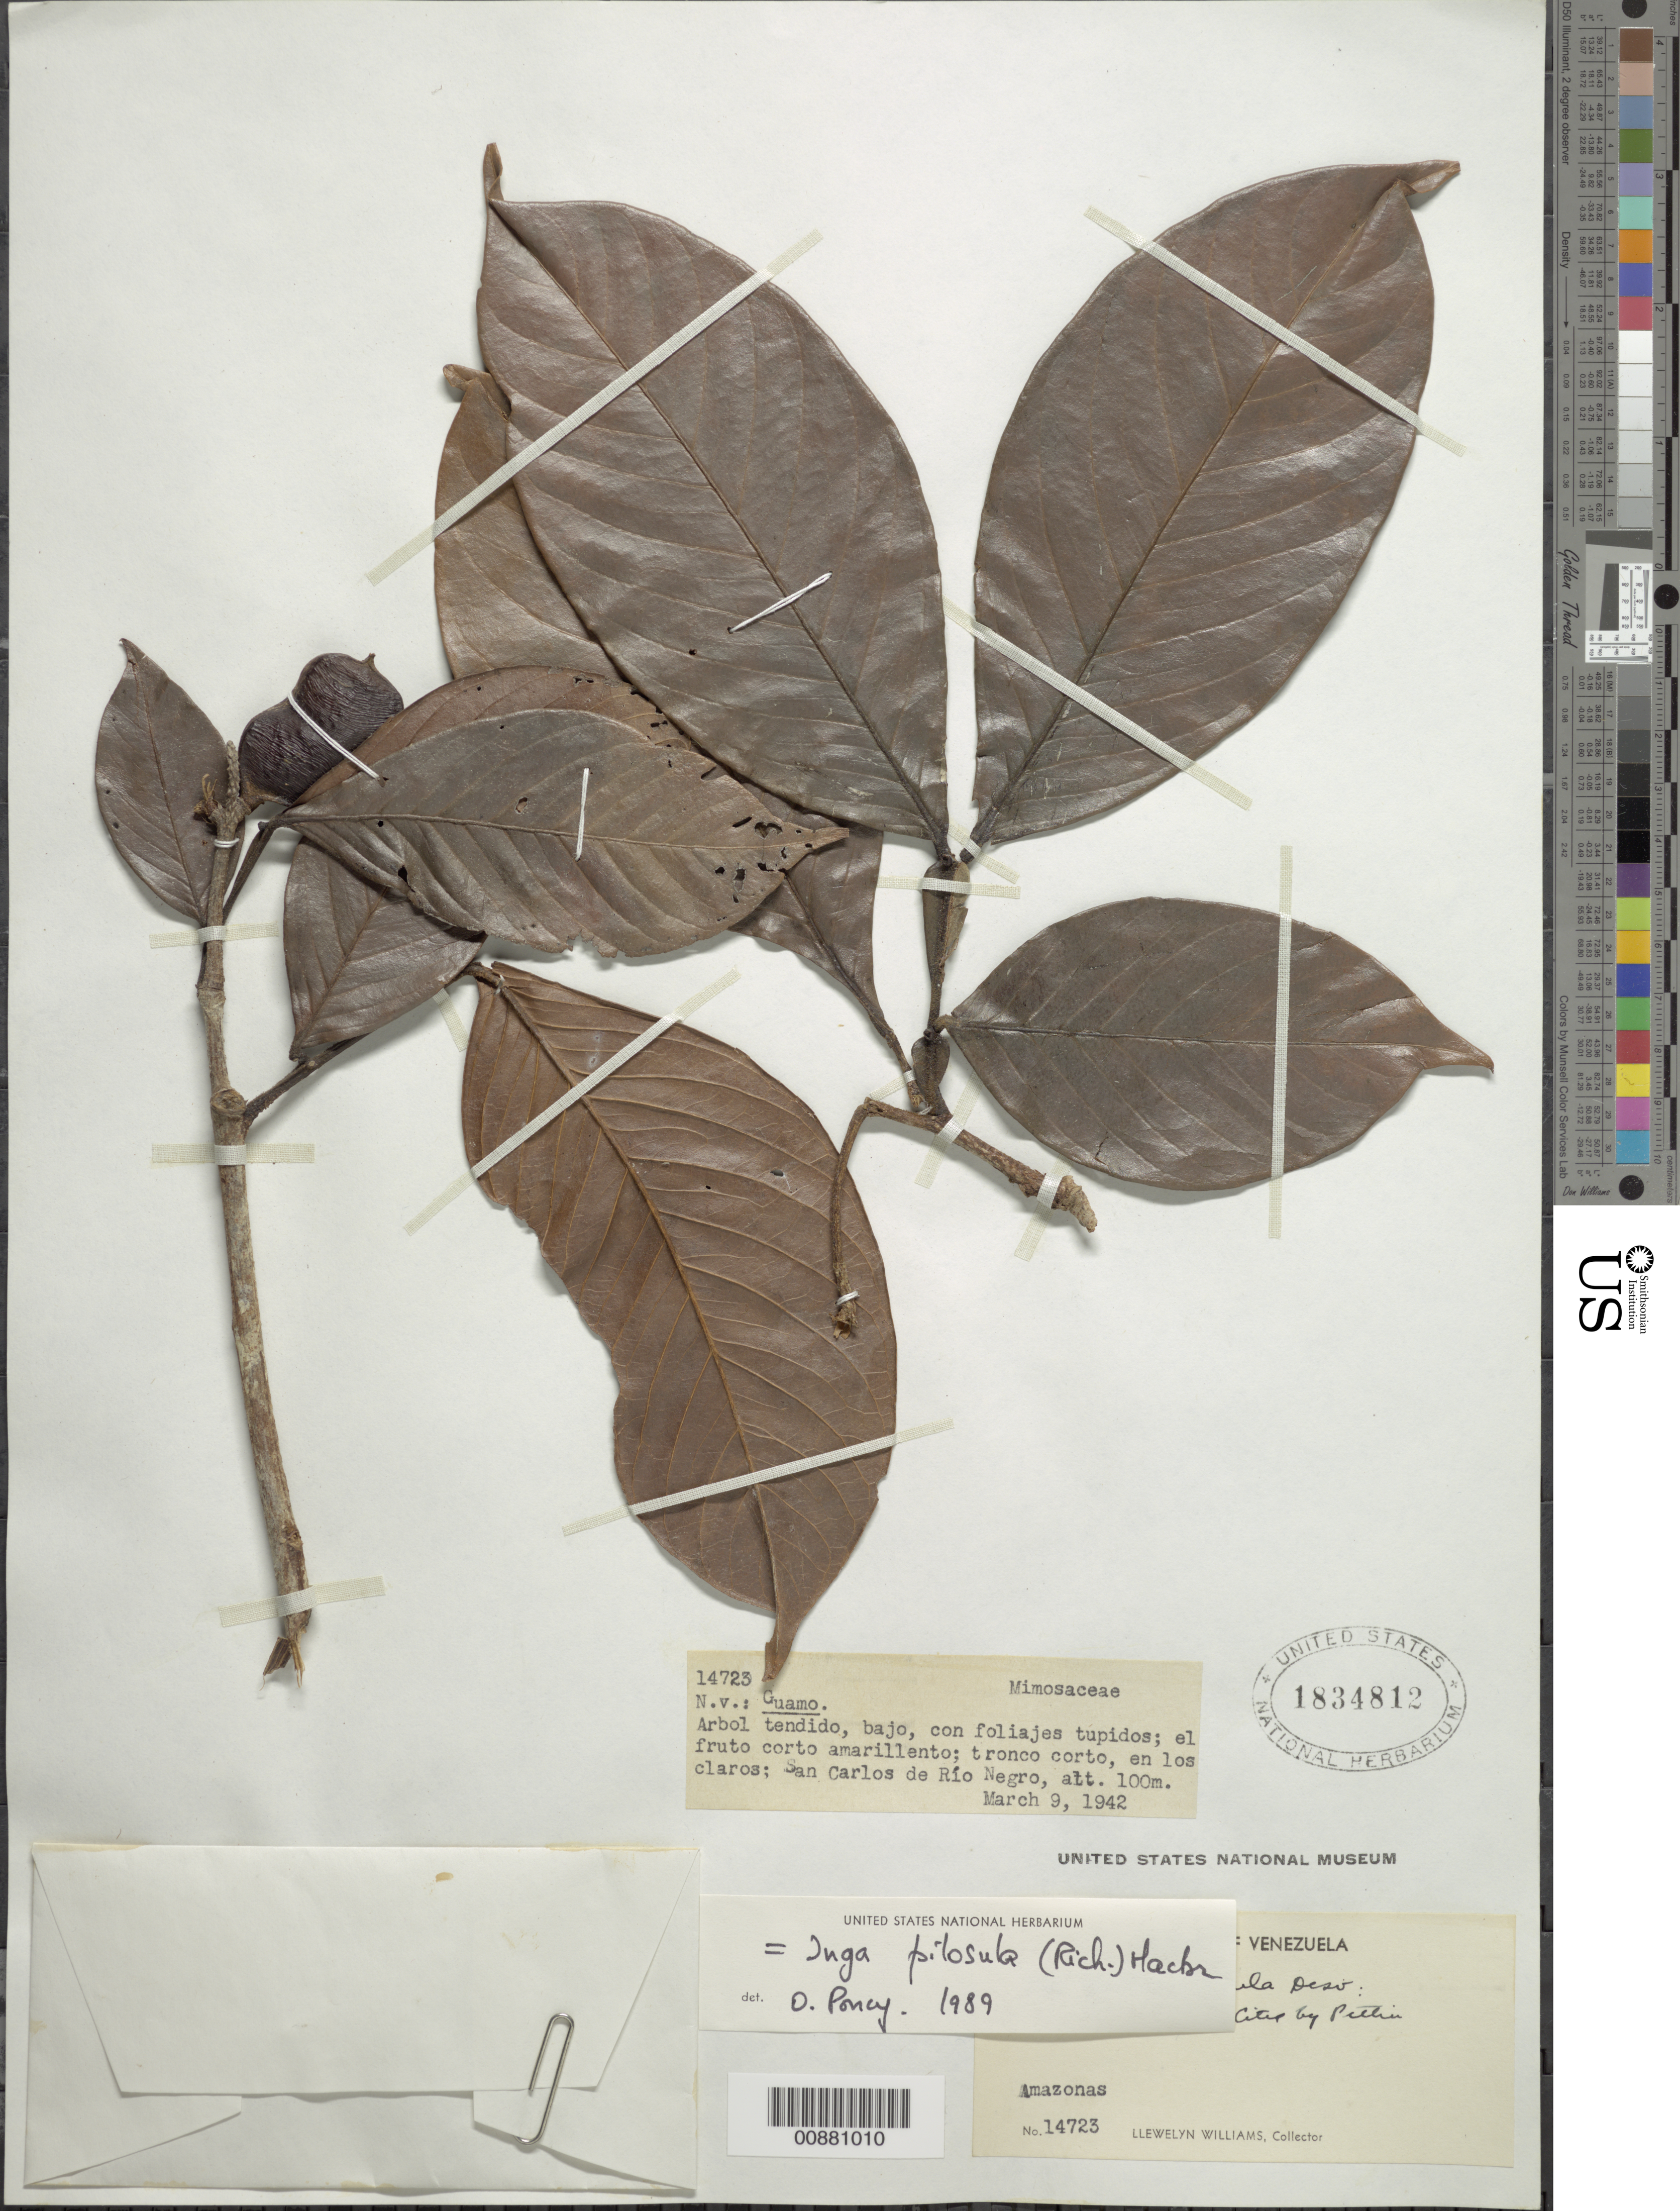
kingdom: Plantae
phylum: Tracheophyta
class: Magnoliopsida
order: Fabales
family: Fabaceae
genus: Inga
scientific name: Inga pilosula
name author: (Rich.) J.F. Macbr.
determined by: Poncy, O.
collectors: Ll. Williams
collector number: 14723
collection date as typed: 9-Mar-42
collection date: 1942-03-09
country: Venezuela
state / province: Amazonas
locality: San Carlos de Río Negro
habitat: En los claros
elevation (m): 100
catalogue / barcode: US 1834812